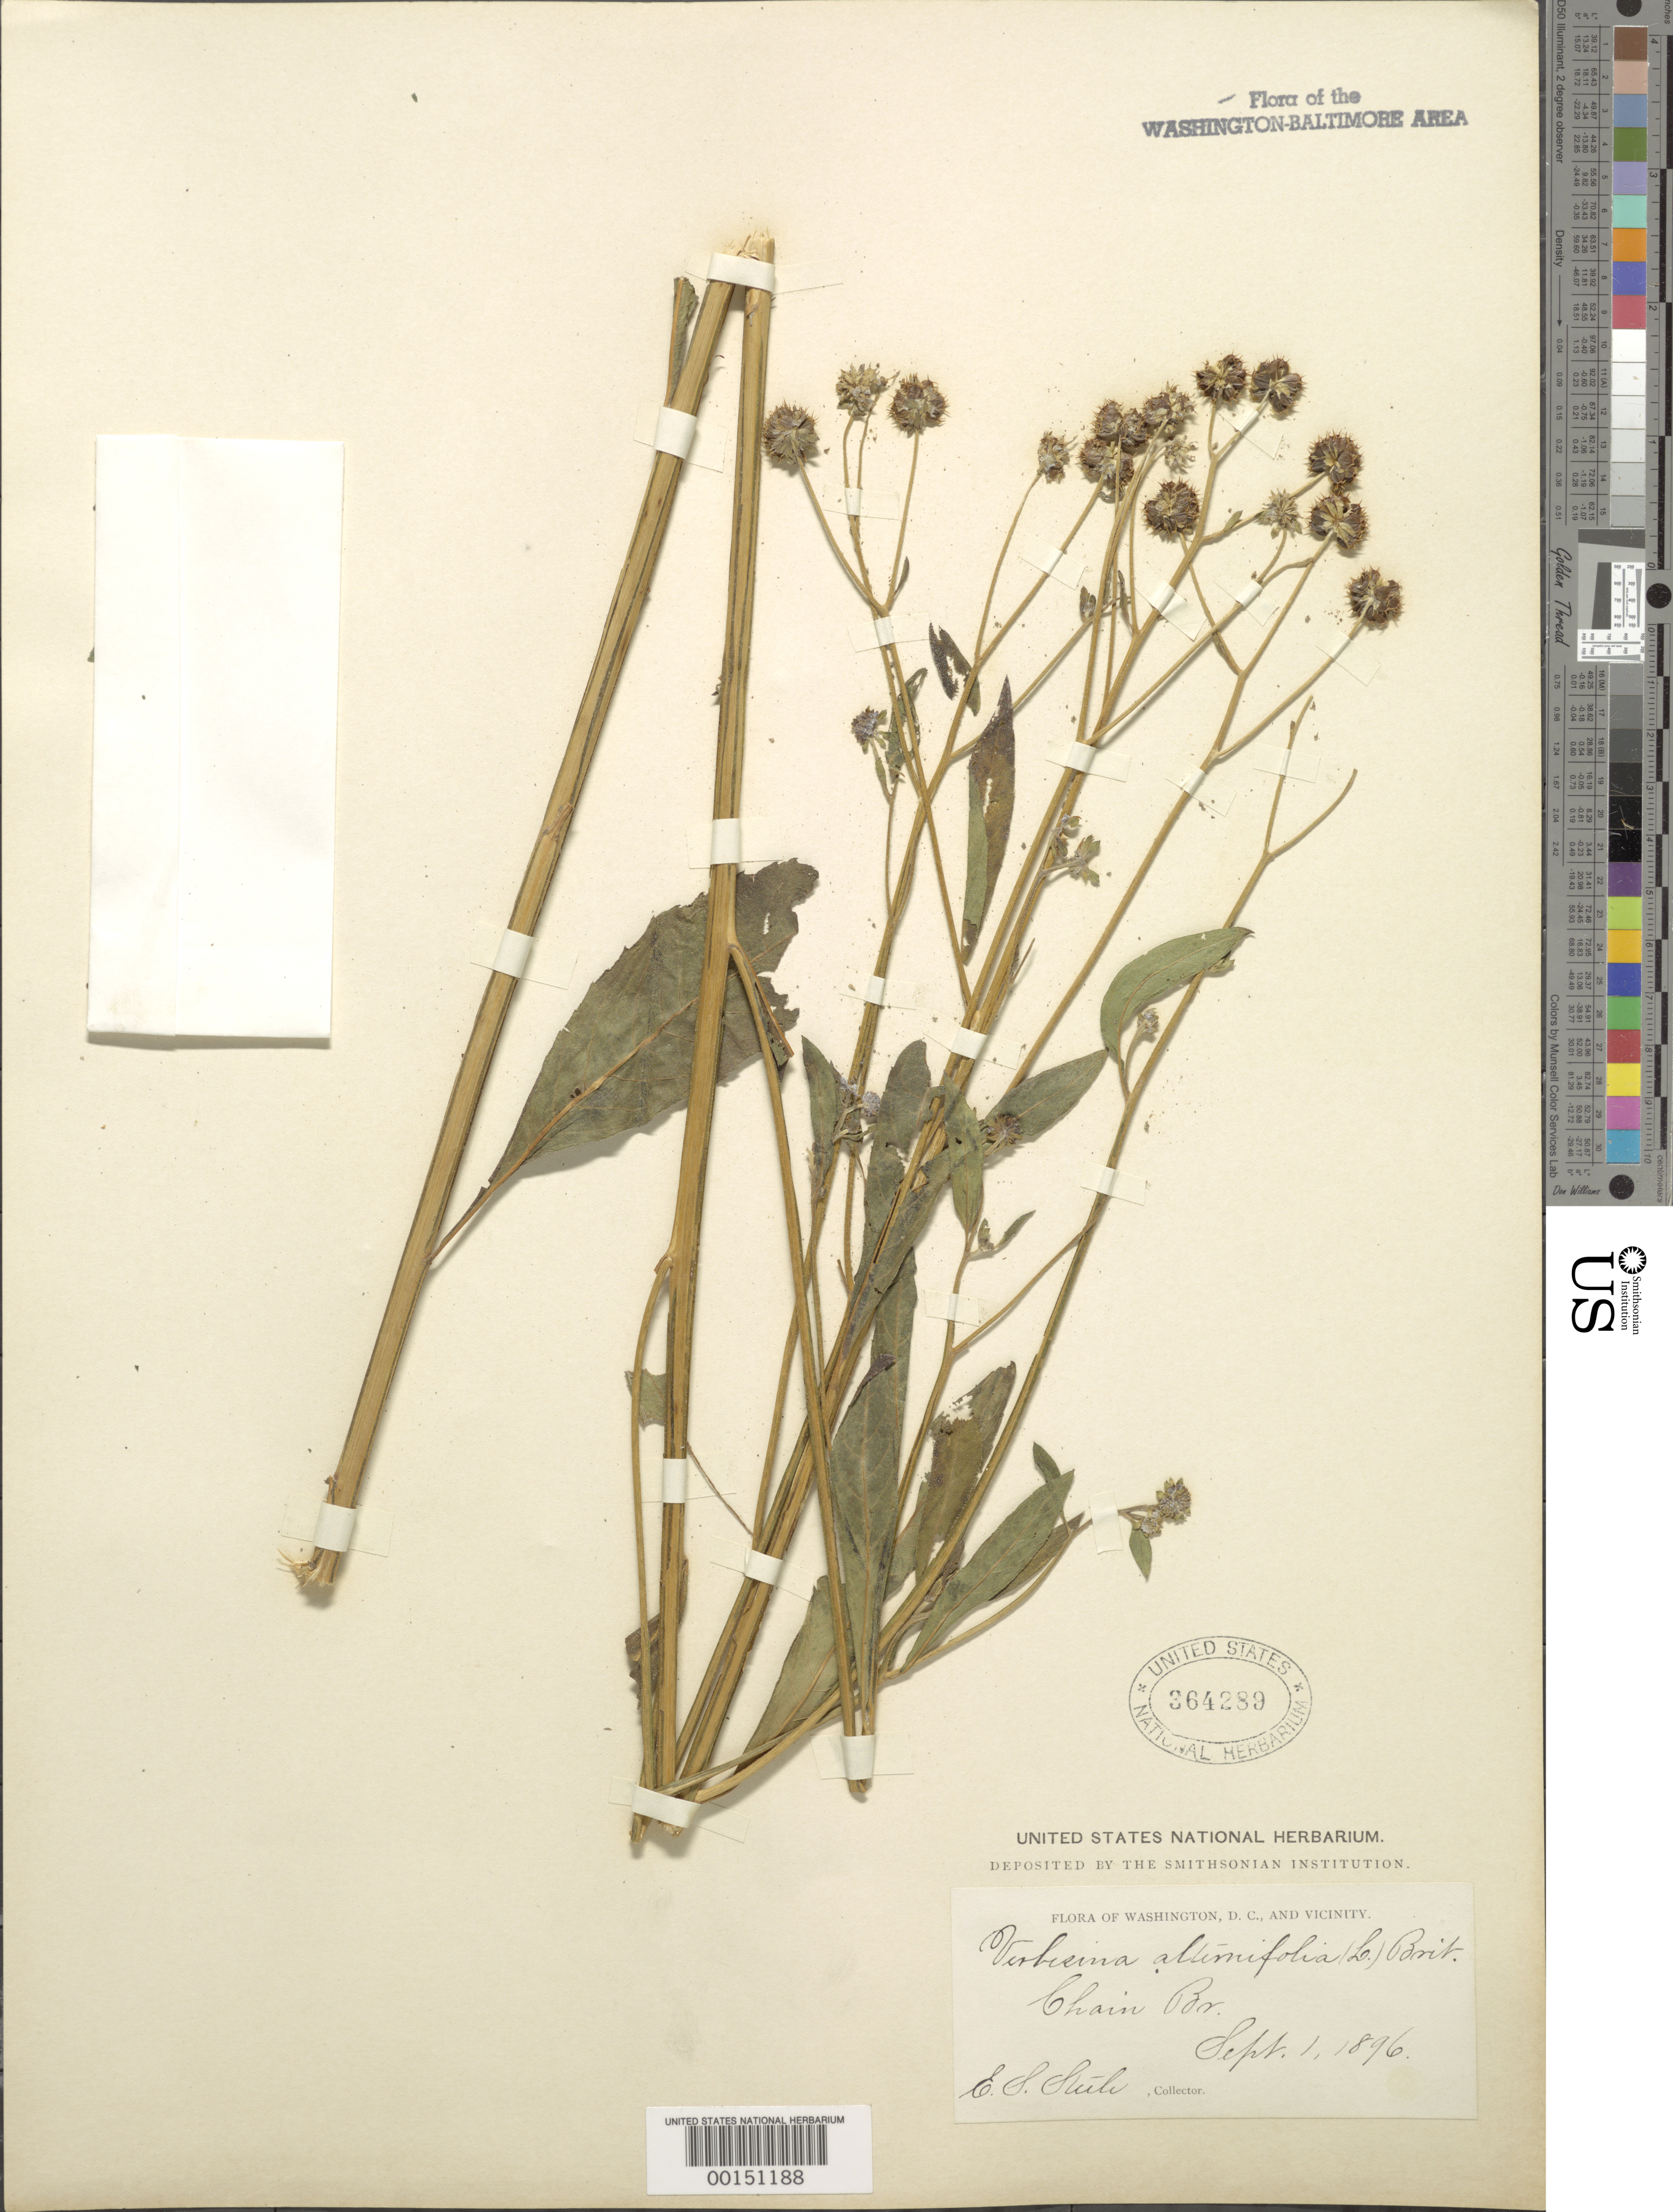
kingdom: Plantae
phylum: Tracheophyta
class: Magnoliopsida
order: Asterales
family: Asteraceae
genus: Verbesina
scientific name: Verbesina alternifolia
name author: (L.) Britton ex Kearney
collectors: E. Steele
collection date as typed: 01 Sep 1896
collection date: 1896-09-01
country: United States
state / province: District of Columbia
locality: Chain Bridge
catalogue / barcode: US 364289